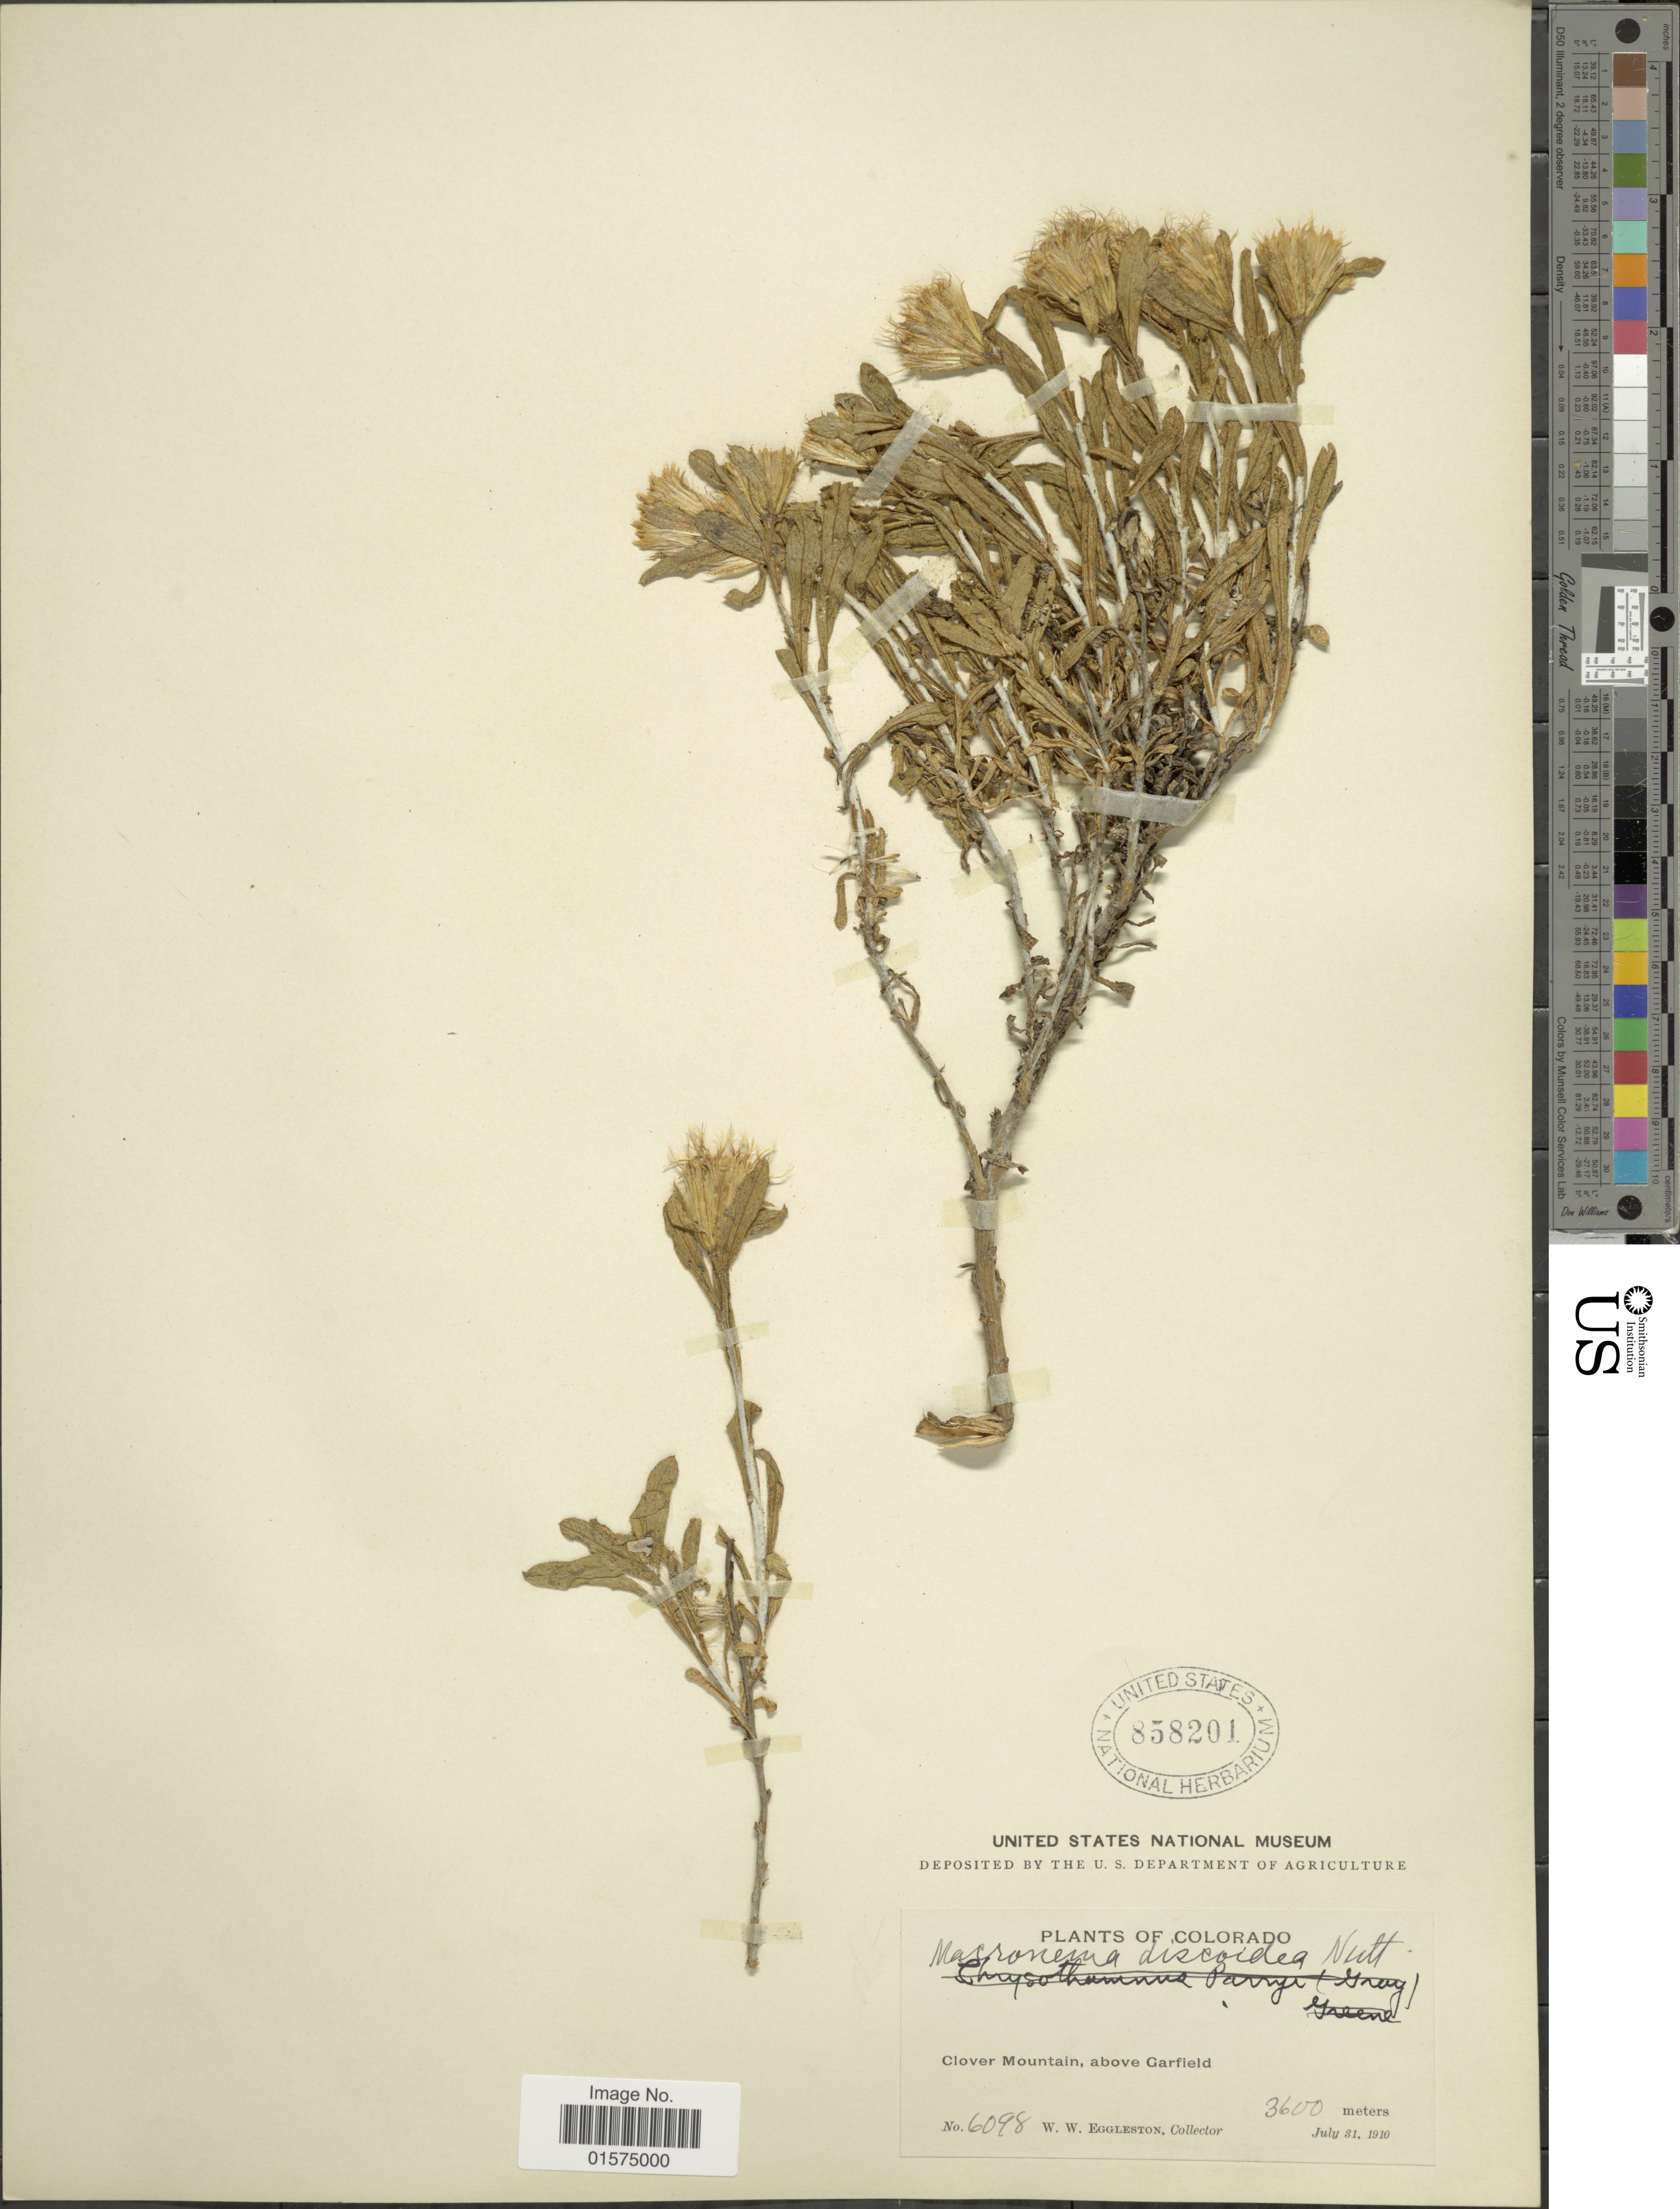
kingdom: Plantae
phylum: Tracheophyta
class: Magnoliopsida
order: Asterales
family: Asteraceae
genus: Ericameria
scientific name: Ericameria discoidea var. discoidea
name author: (Nutt.) G.L. Nesom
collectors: W. W. Eggleston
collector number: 6098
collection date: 1910-07-31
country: United States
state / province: Colorado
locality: Clover Mountain, above Garfield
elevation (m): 3600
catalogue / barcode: US 858201